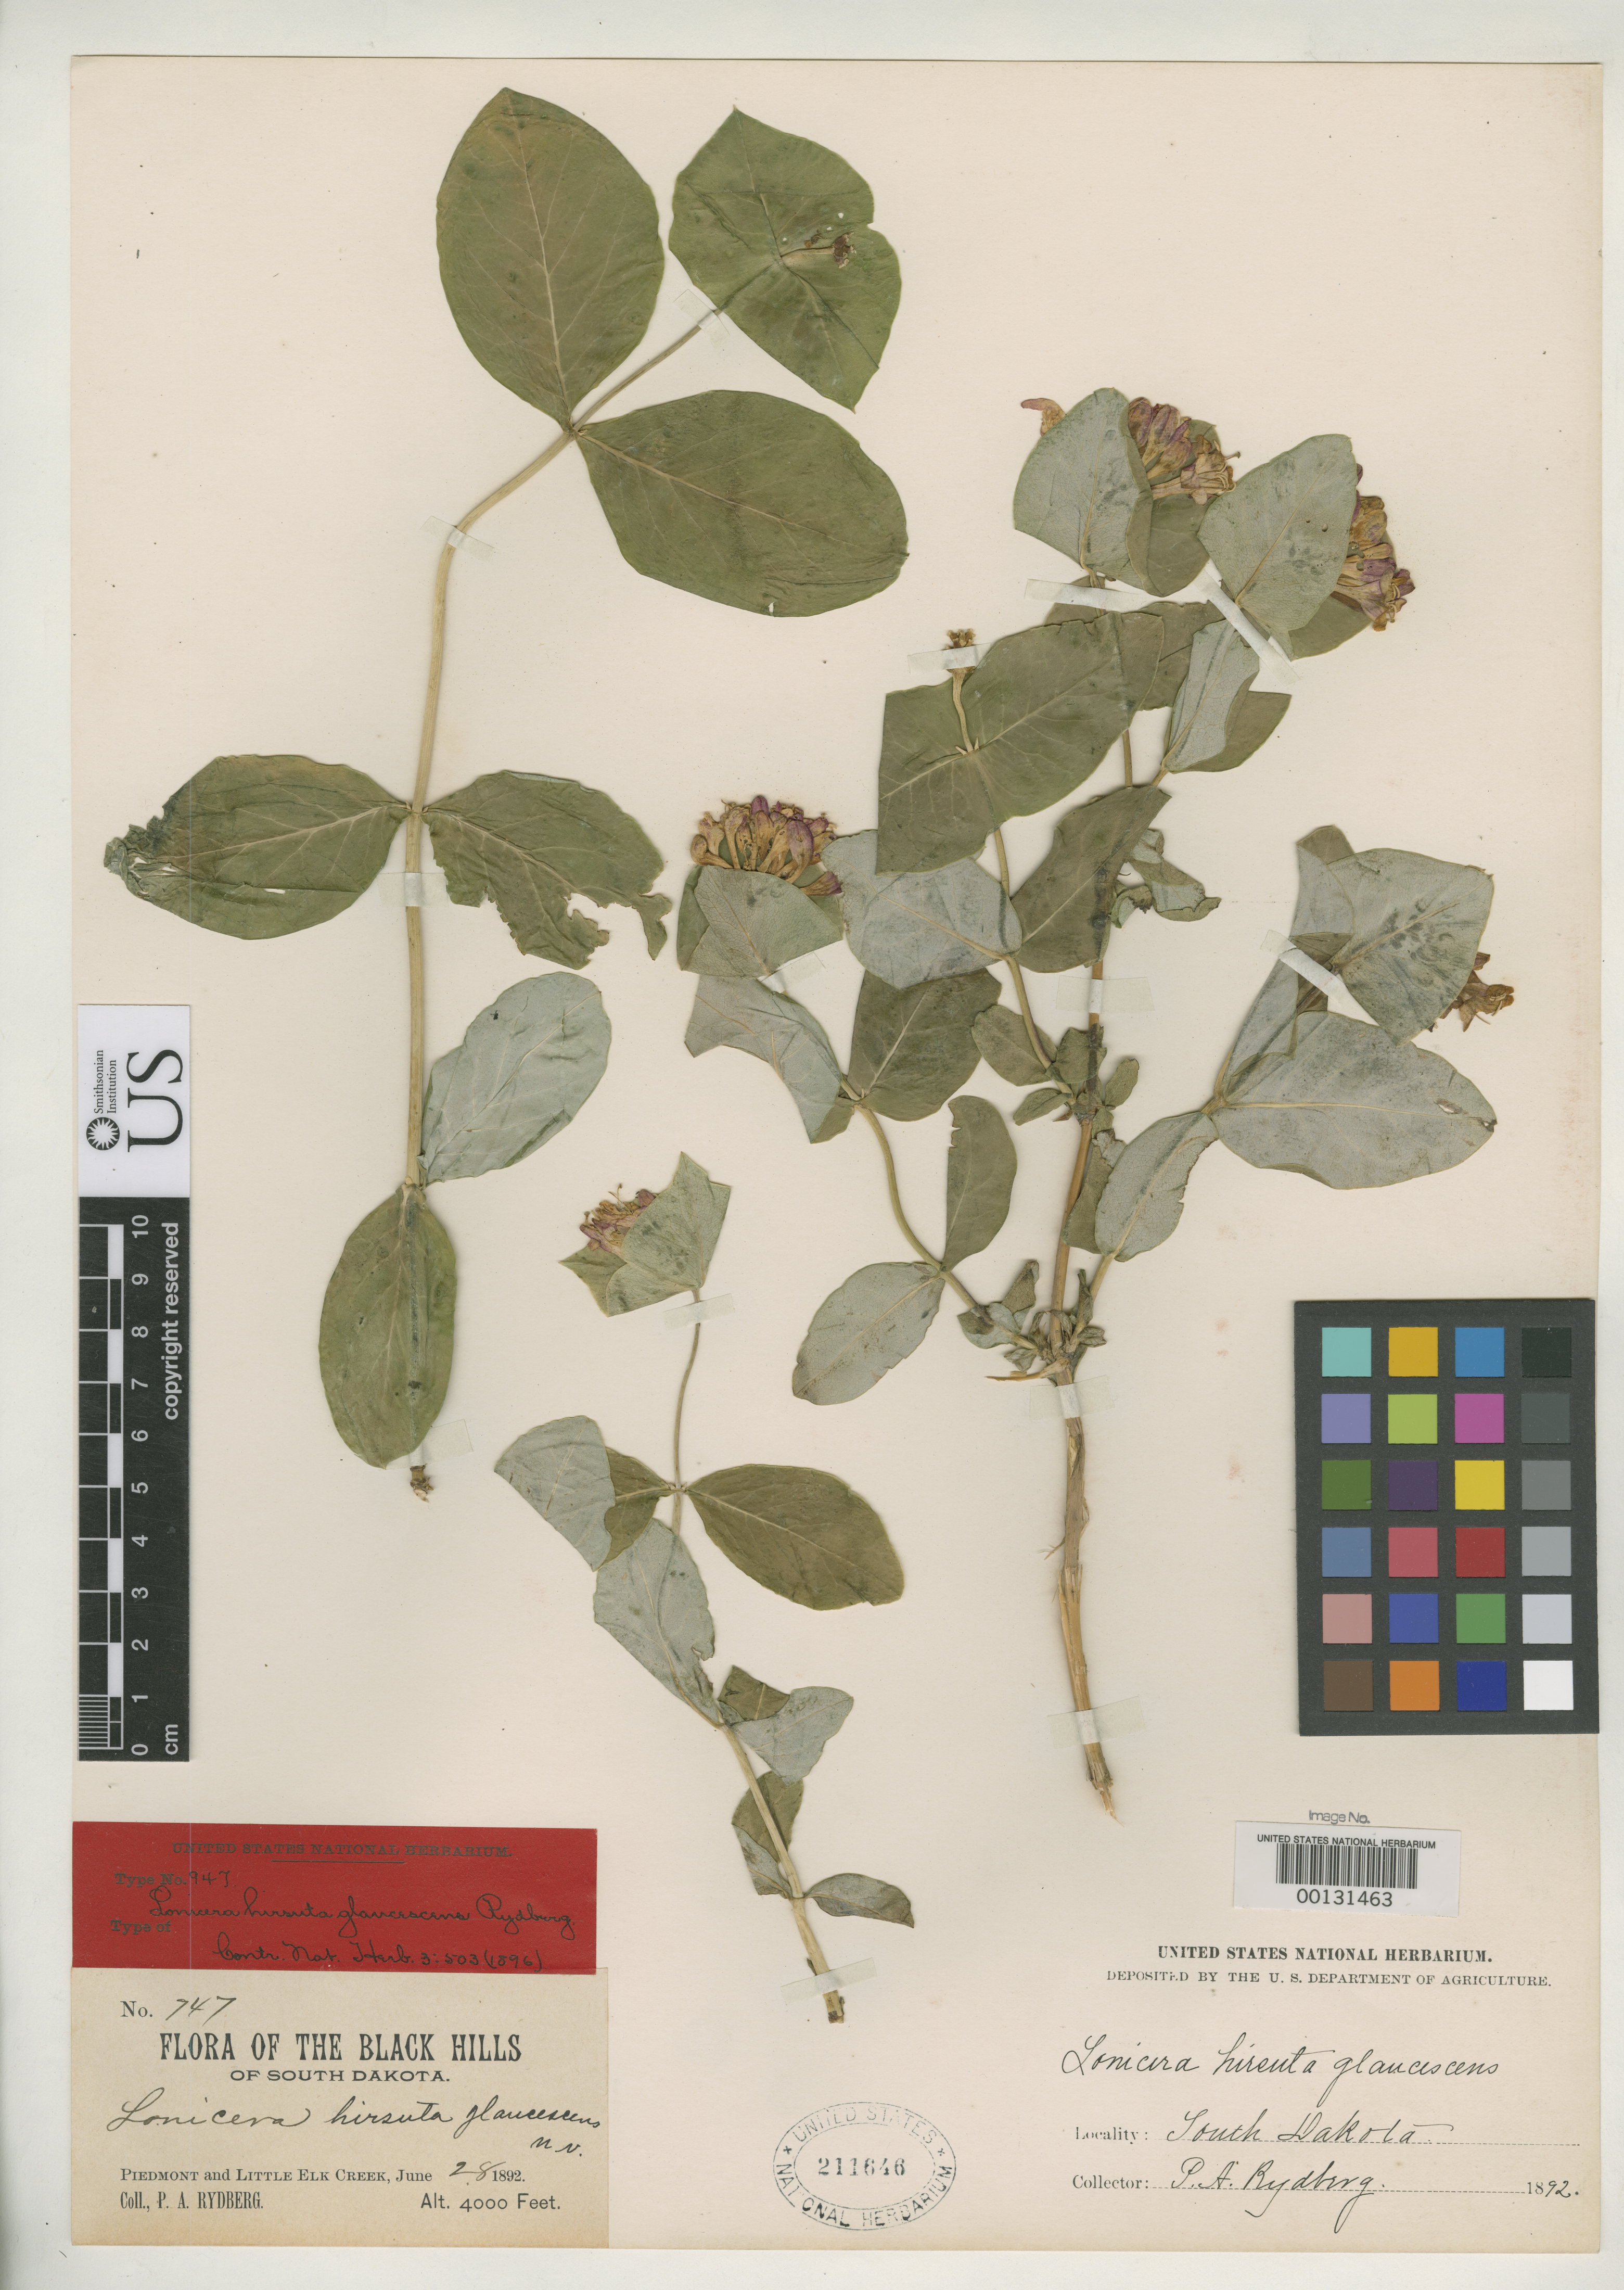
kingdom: Plantae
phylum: Tracheophyta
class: Magnoliopsida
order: Dipsacales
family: Caprifoliaceae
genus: Lonicera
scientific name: Lonicera hirsuta var. glaucescens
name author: Rydb.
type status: Holotype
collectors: P. A. Rydberg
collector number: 747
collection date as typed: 28 Jun 1892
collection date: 1892-06-28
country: United States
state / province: South Dakota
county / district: Meade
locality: Piedmont & Little Elk Creek.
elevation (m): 1200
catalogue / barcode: US 211646